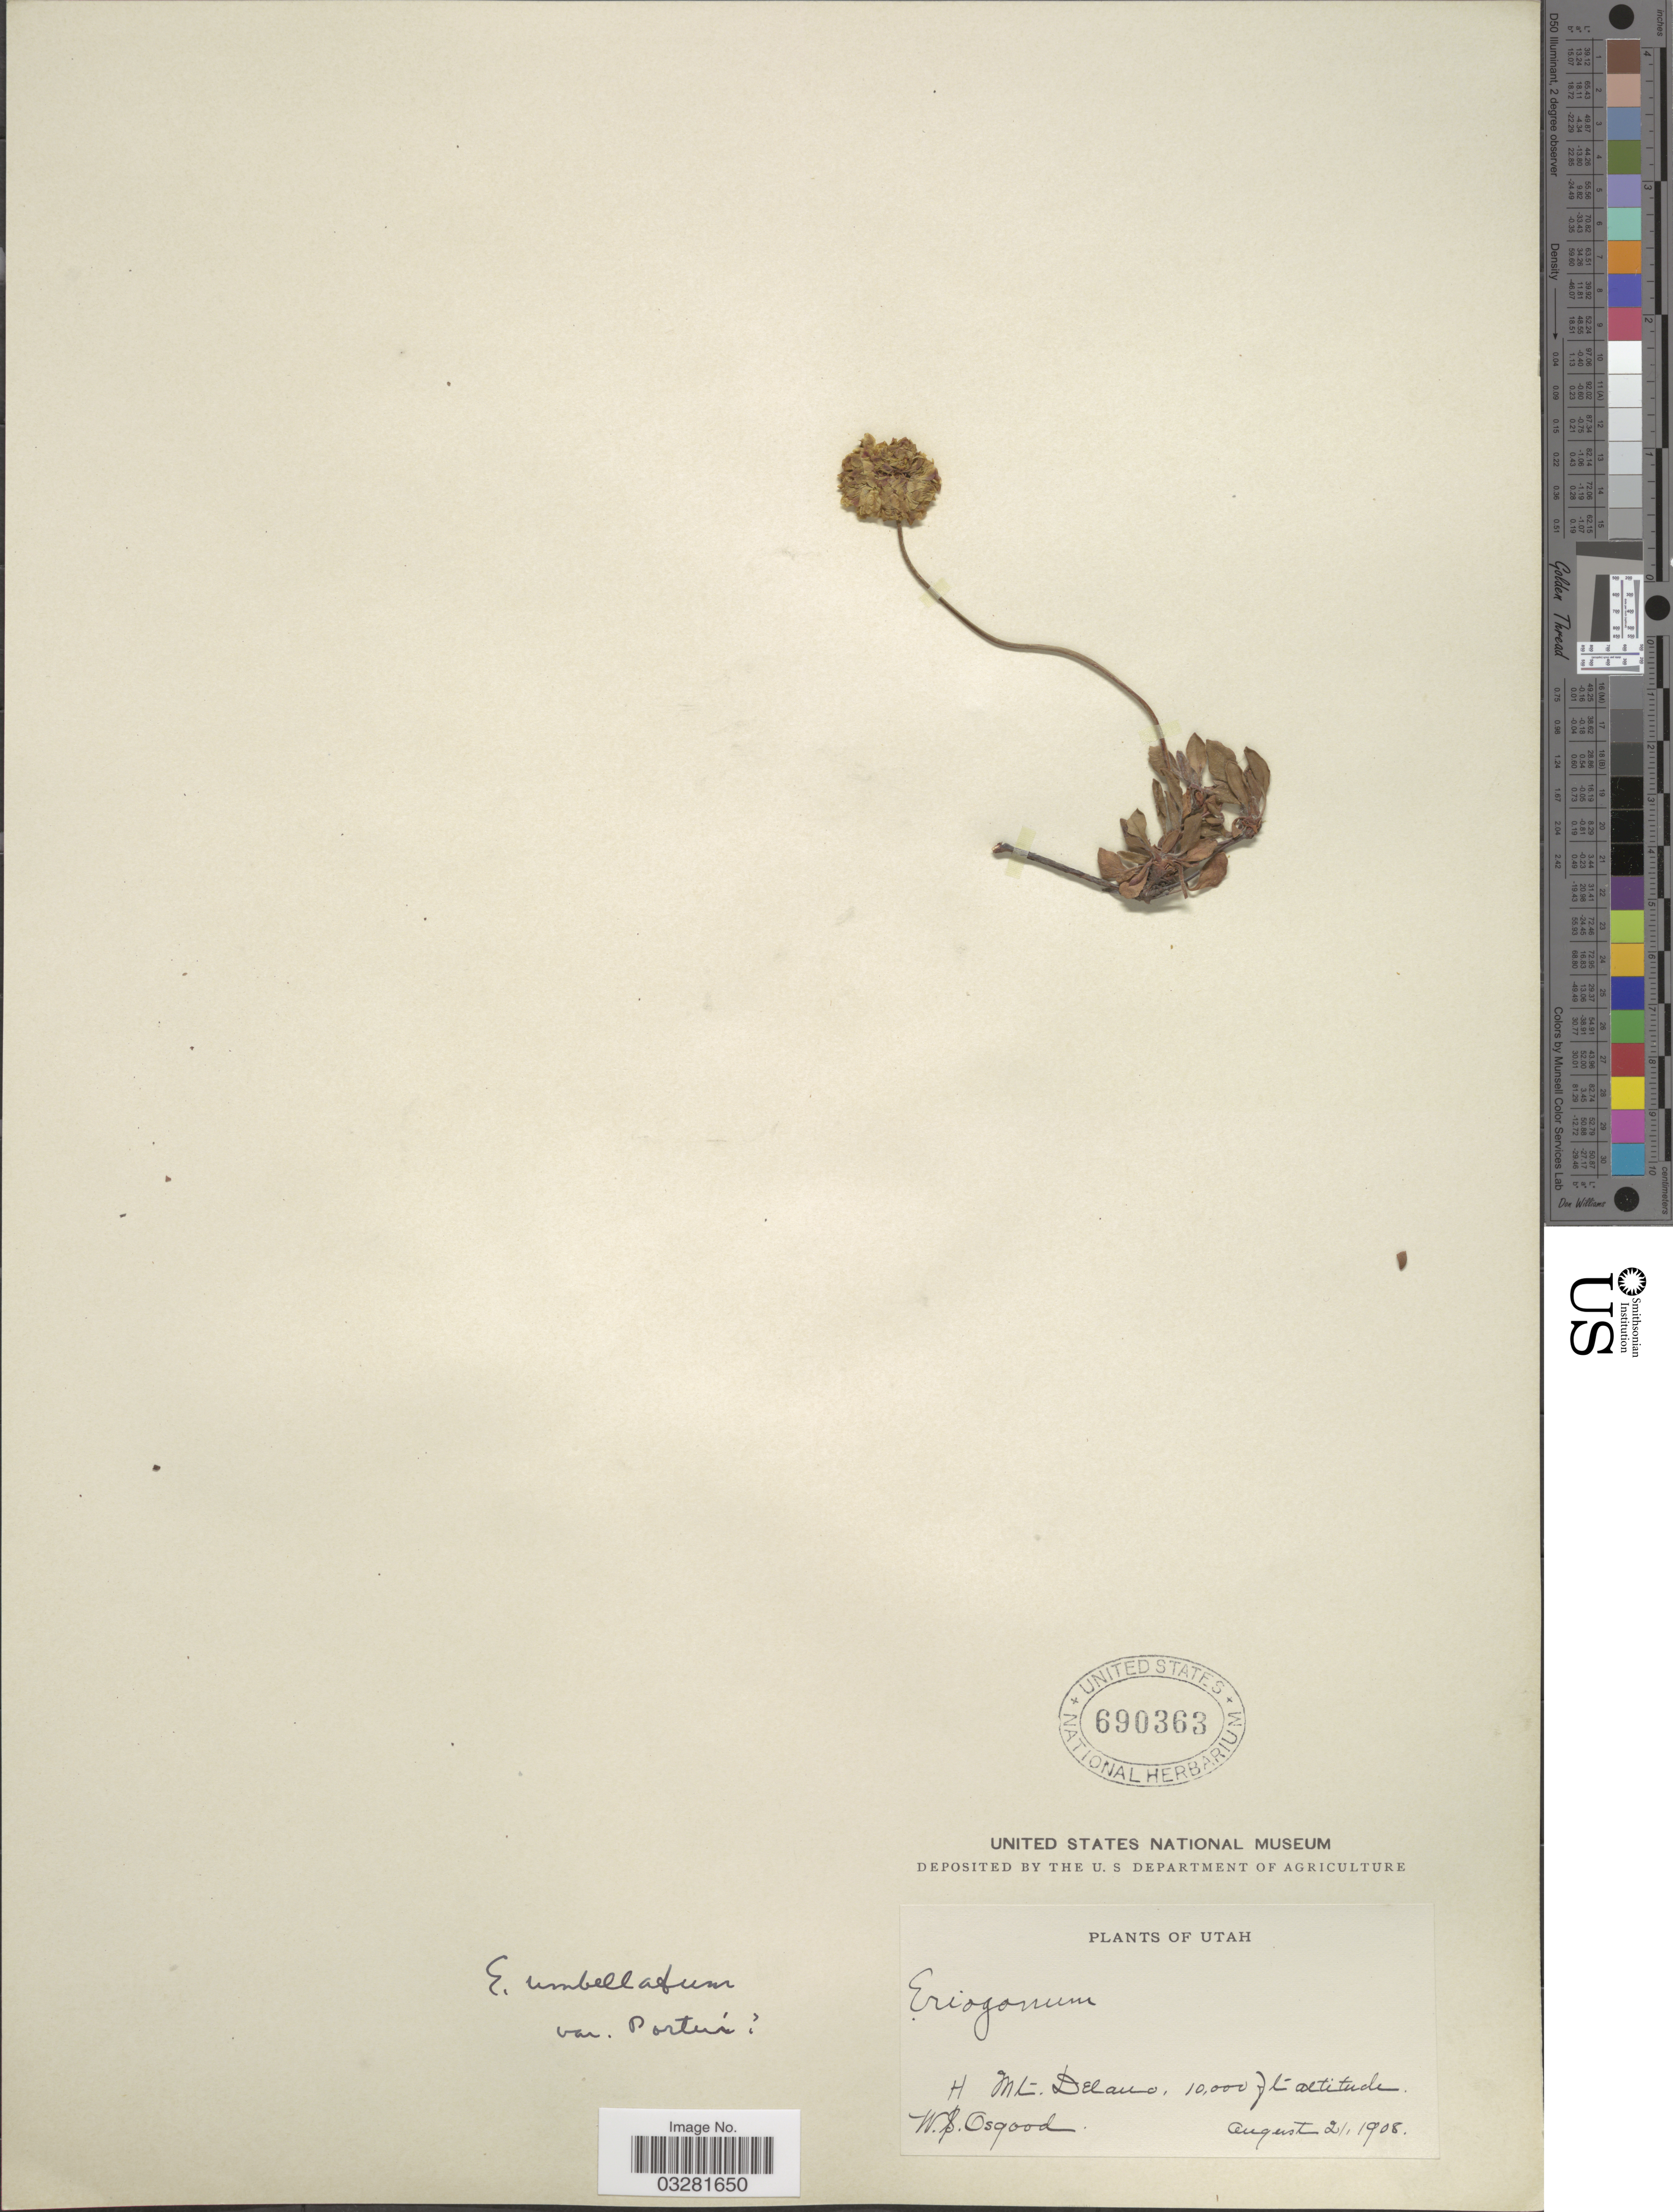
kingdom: Plantae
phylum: Tracheophyta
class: Magnoliopsida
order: Caryophyllales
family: Polygonaceae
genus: Eriogonum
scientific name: Eriogonum umbellatum var. porteri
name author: (Small) S. Stokes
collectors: W. Osgood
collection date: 1908-08-21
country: United States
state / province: Utah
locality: Mt. Delano.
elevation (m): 3048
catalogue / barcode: US 690363